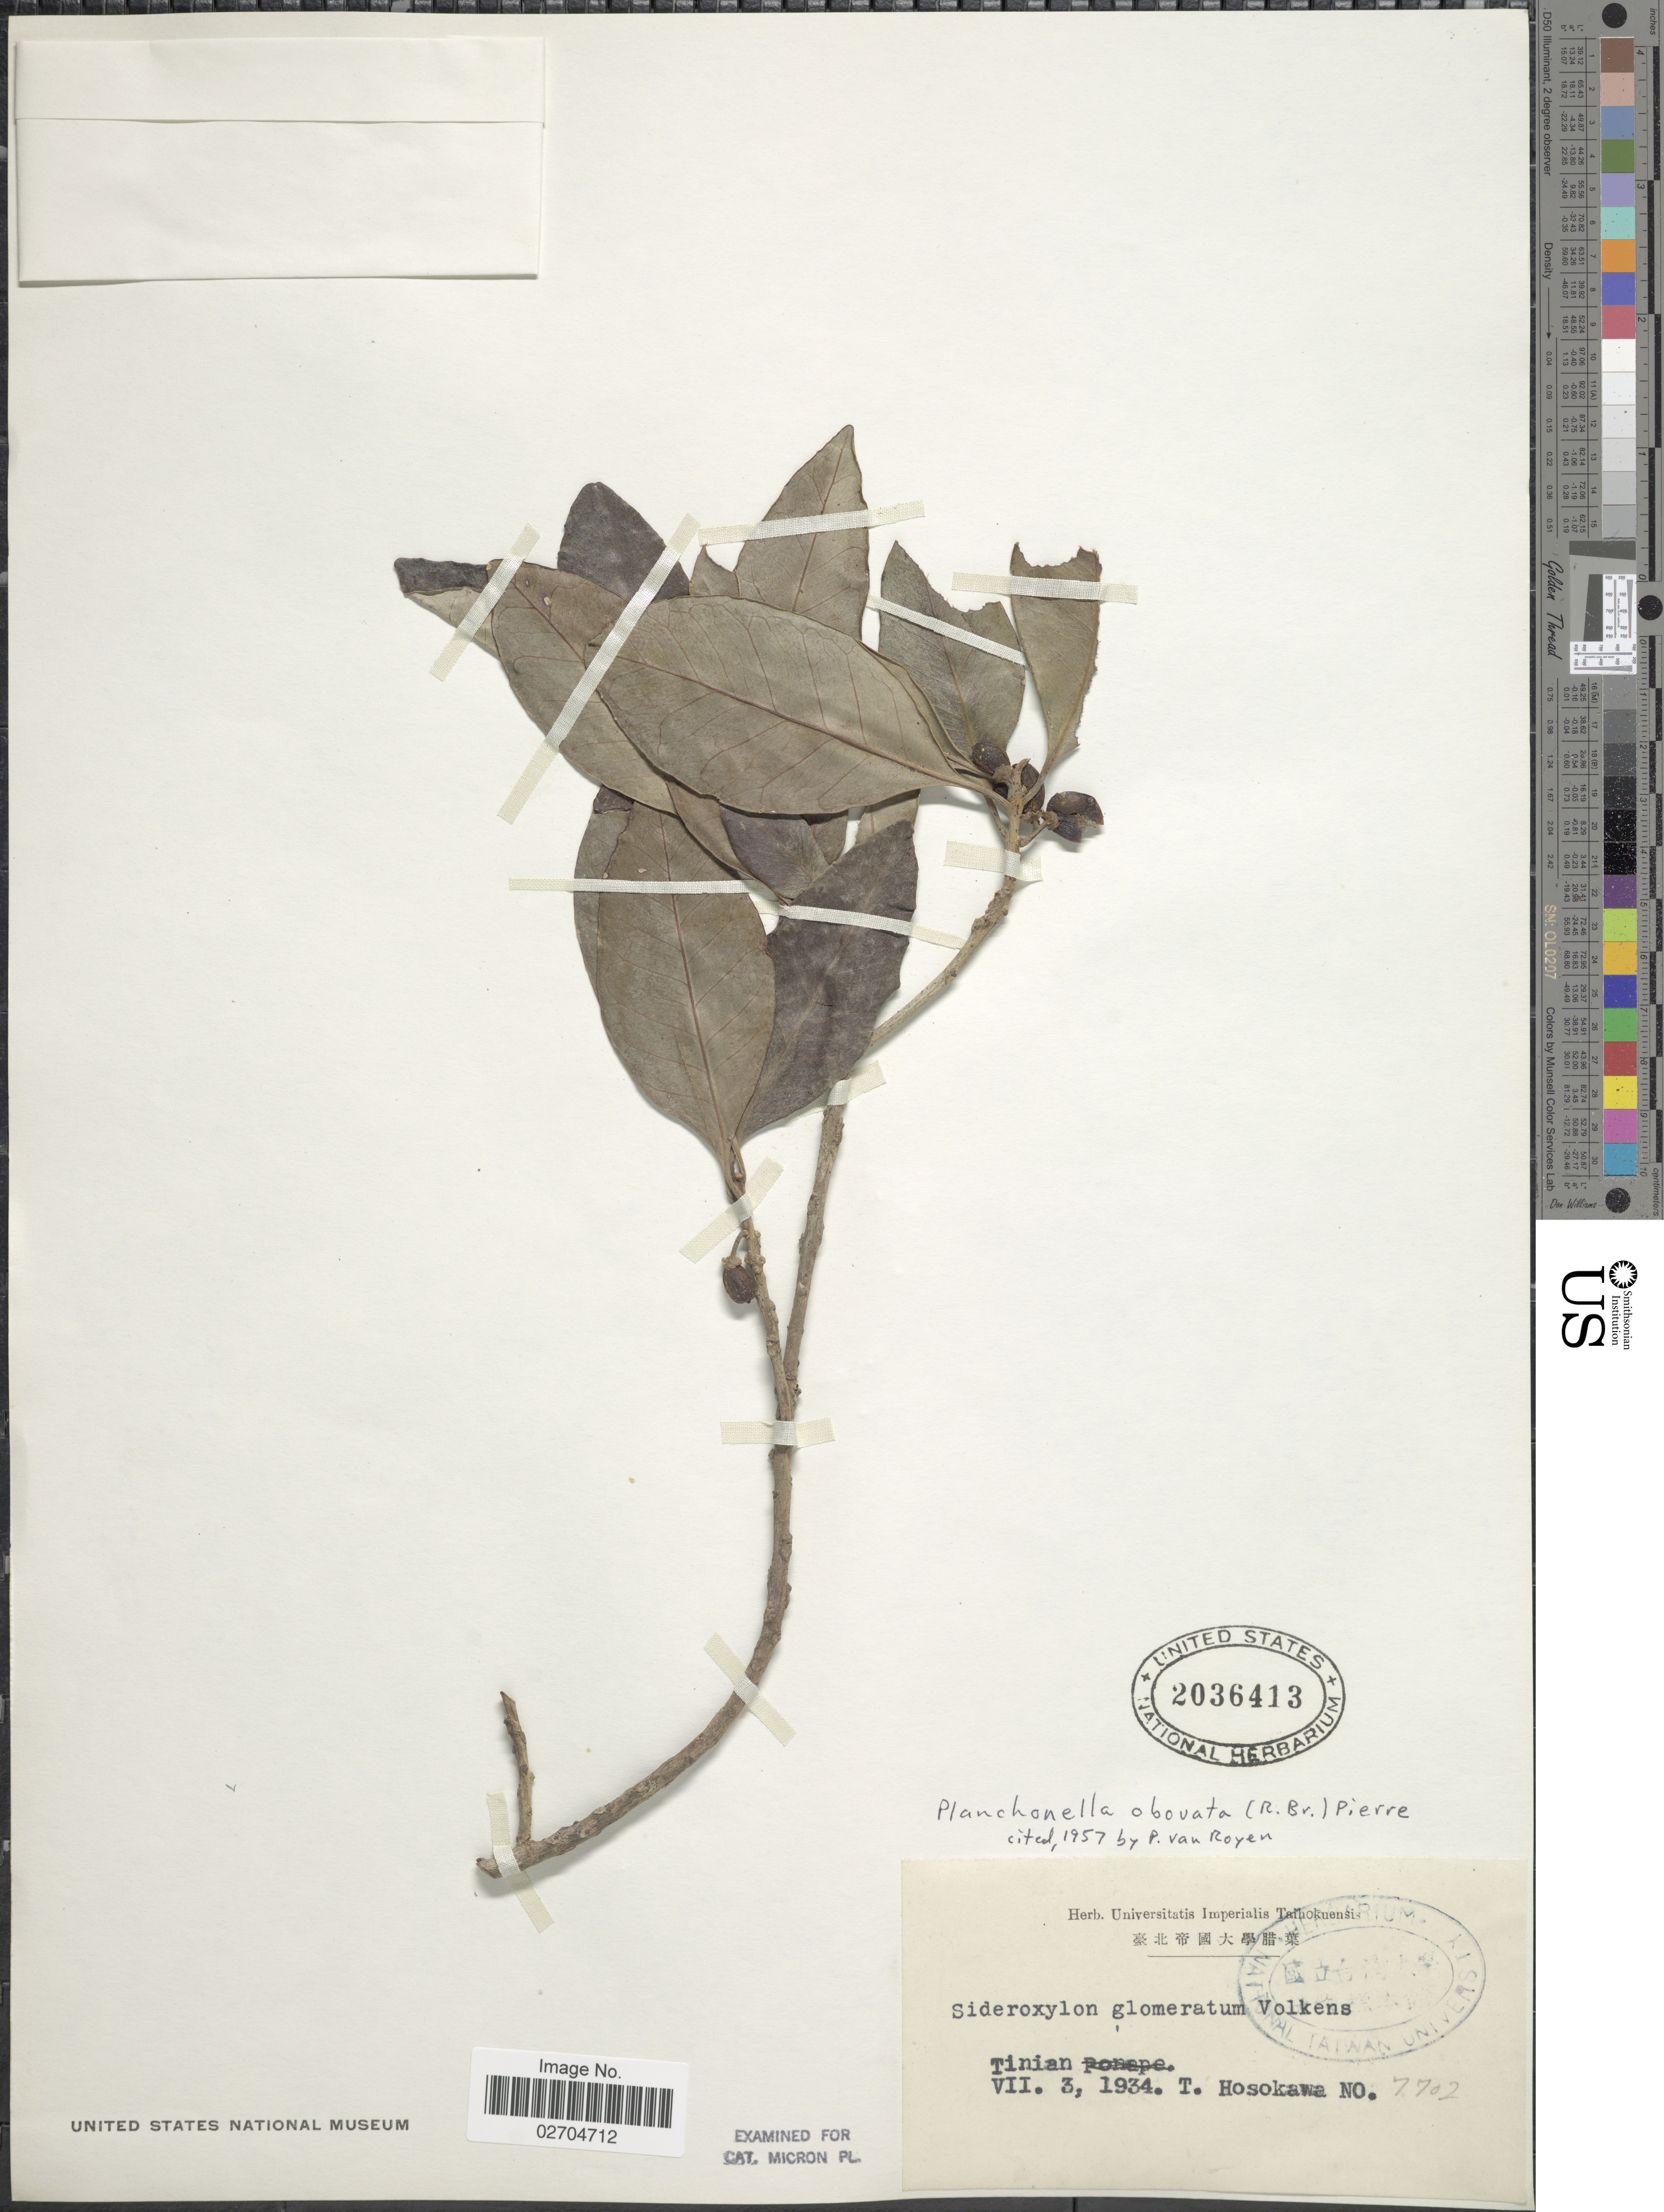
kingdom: Plantae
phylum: Tracheophyta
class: Magnoliopsida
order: Ericales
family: Sapotaceae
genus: Planchonella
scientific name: Planchonella obovata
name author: (R. Br.) Pierre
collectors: T. Hosokawa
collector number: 7702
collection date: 1934-07-03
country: Northern Mariana Islands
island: Tinian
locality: Tinian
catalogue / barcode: US 2036413